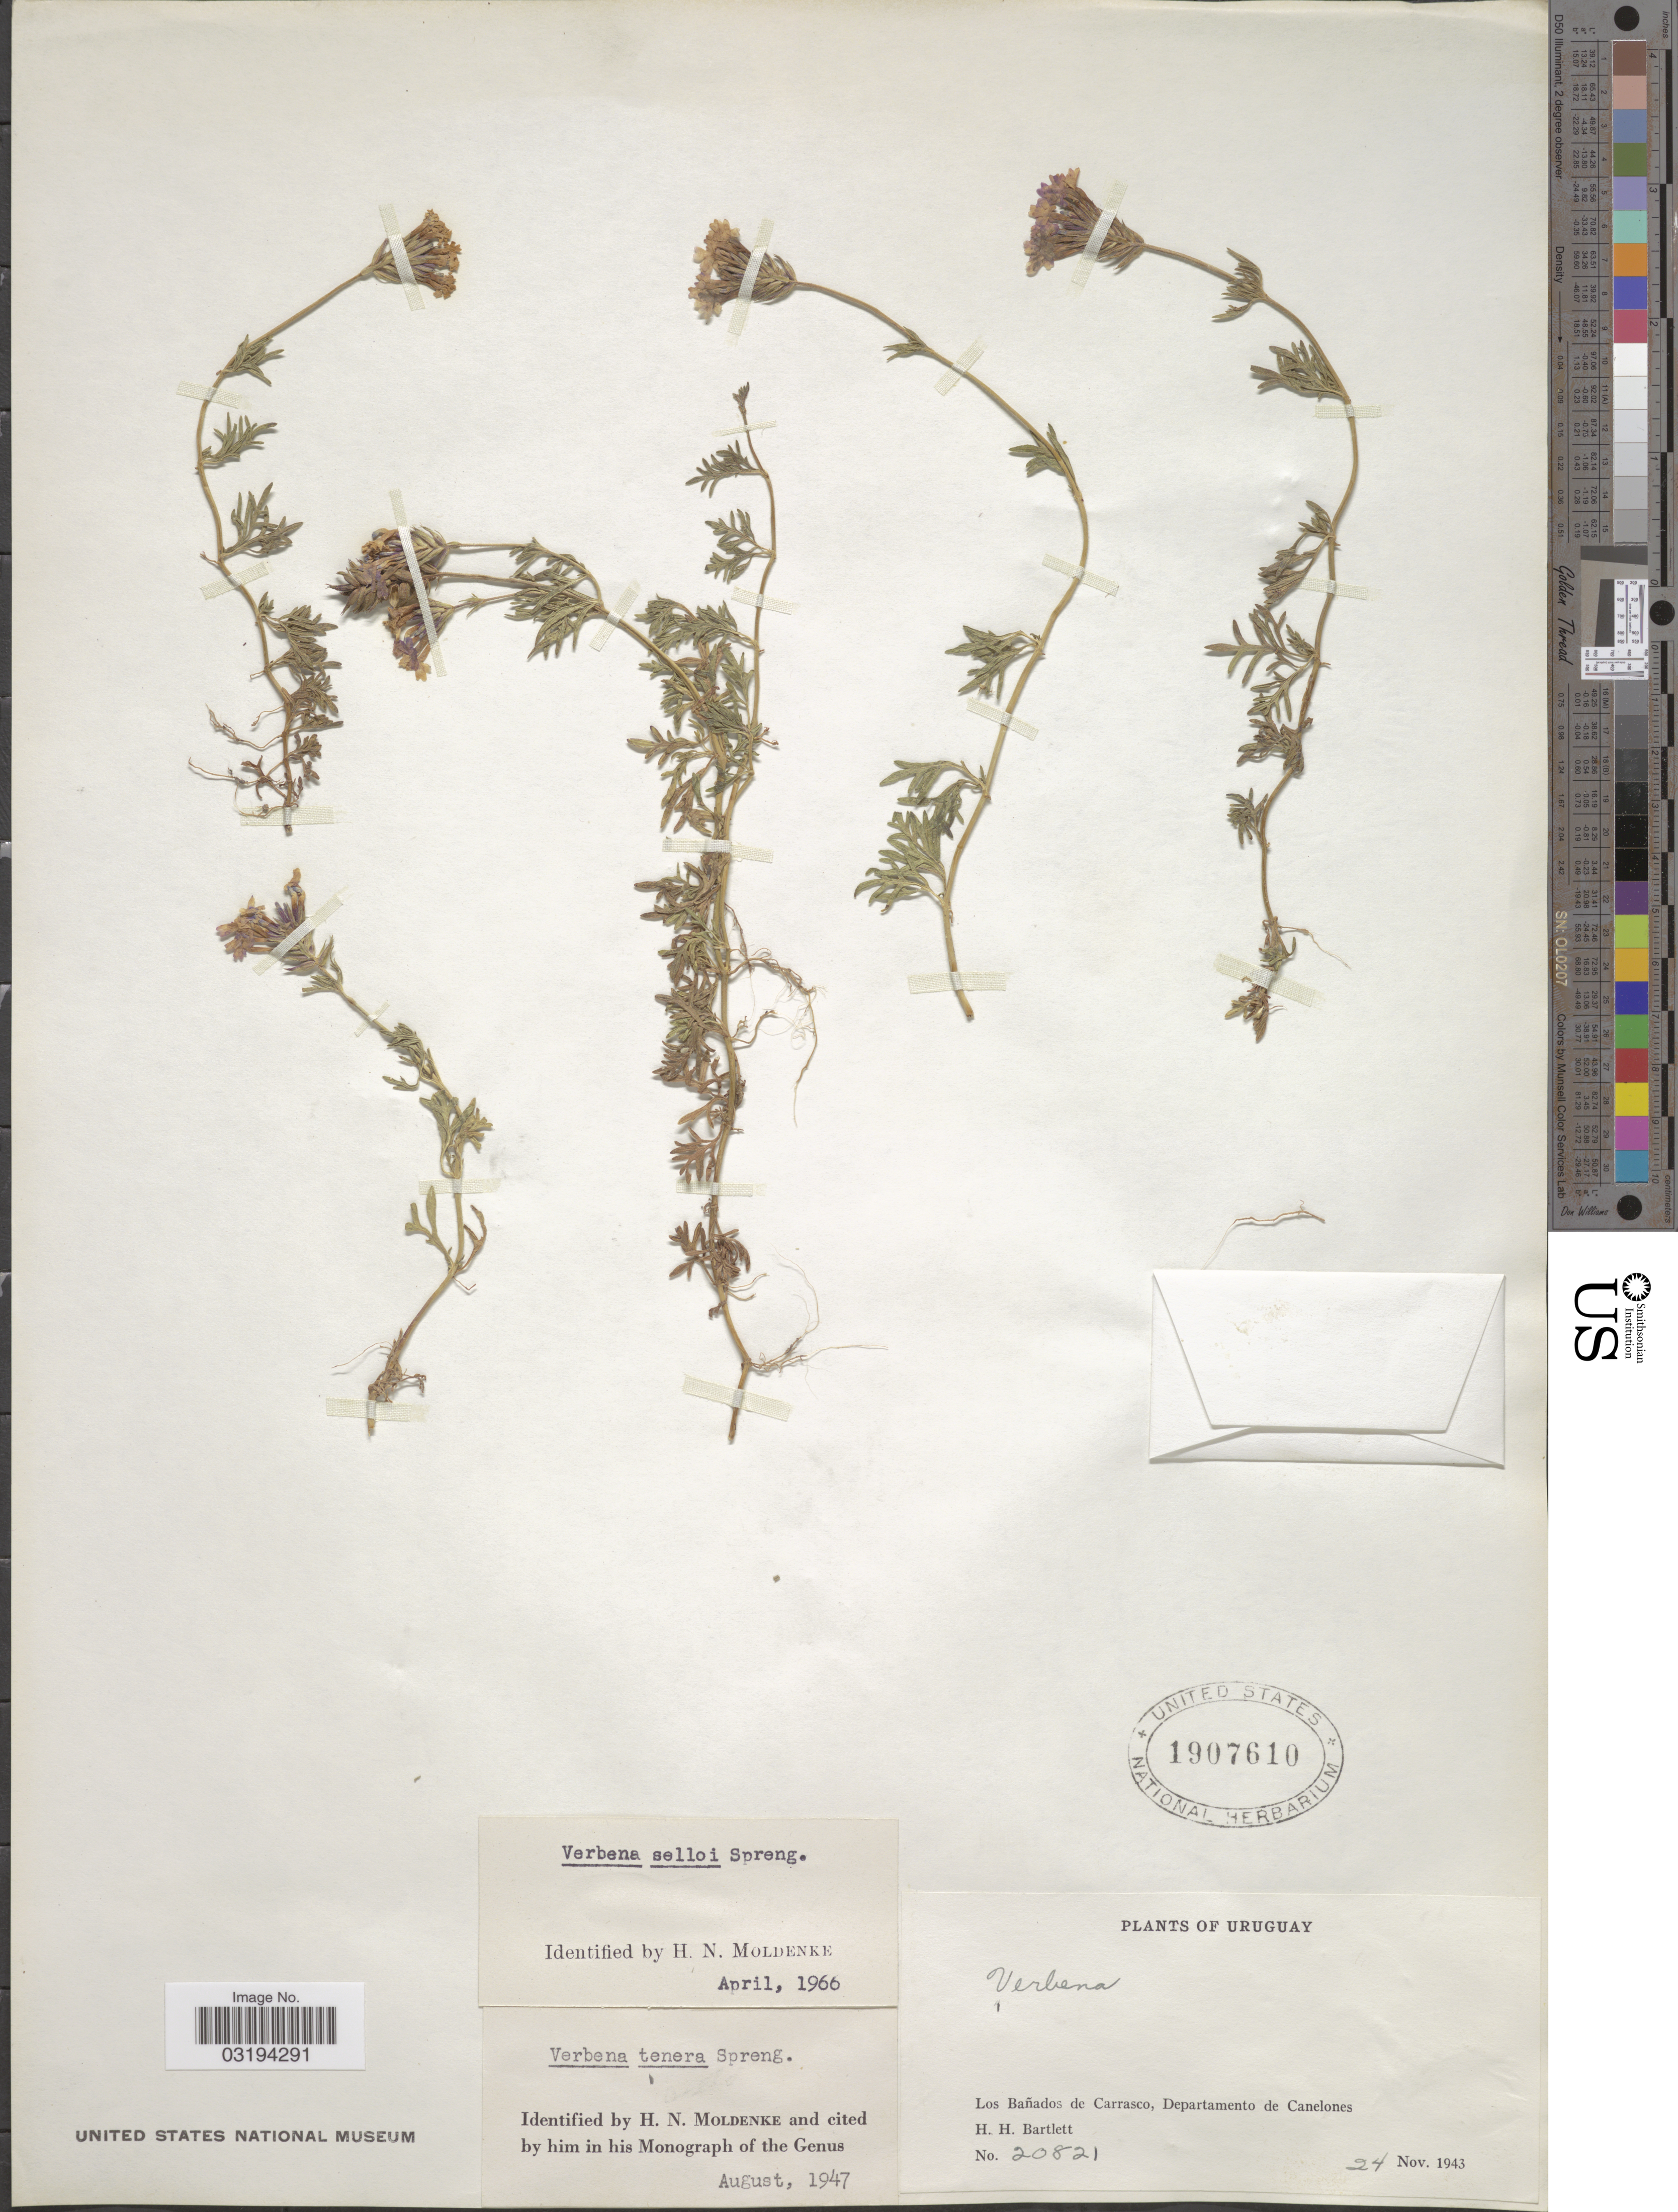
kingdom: Plantae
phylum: Tracheophyta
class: Magnoliopsida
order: Lamiales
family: Verbenaceae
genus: Verbena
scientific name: Verbena selloi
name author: Spreng.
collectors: H. H. Bartlett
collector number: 20821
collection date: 1943-11-24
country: Uruguay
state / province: Canelones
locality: Los Bañados de Carrasco, Departamento de Canelones.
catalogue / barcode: US 1907610